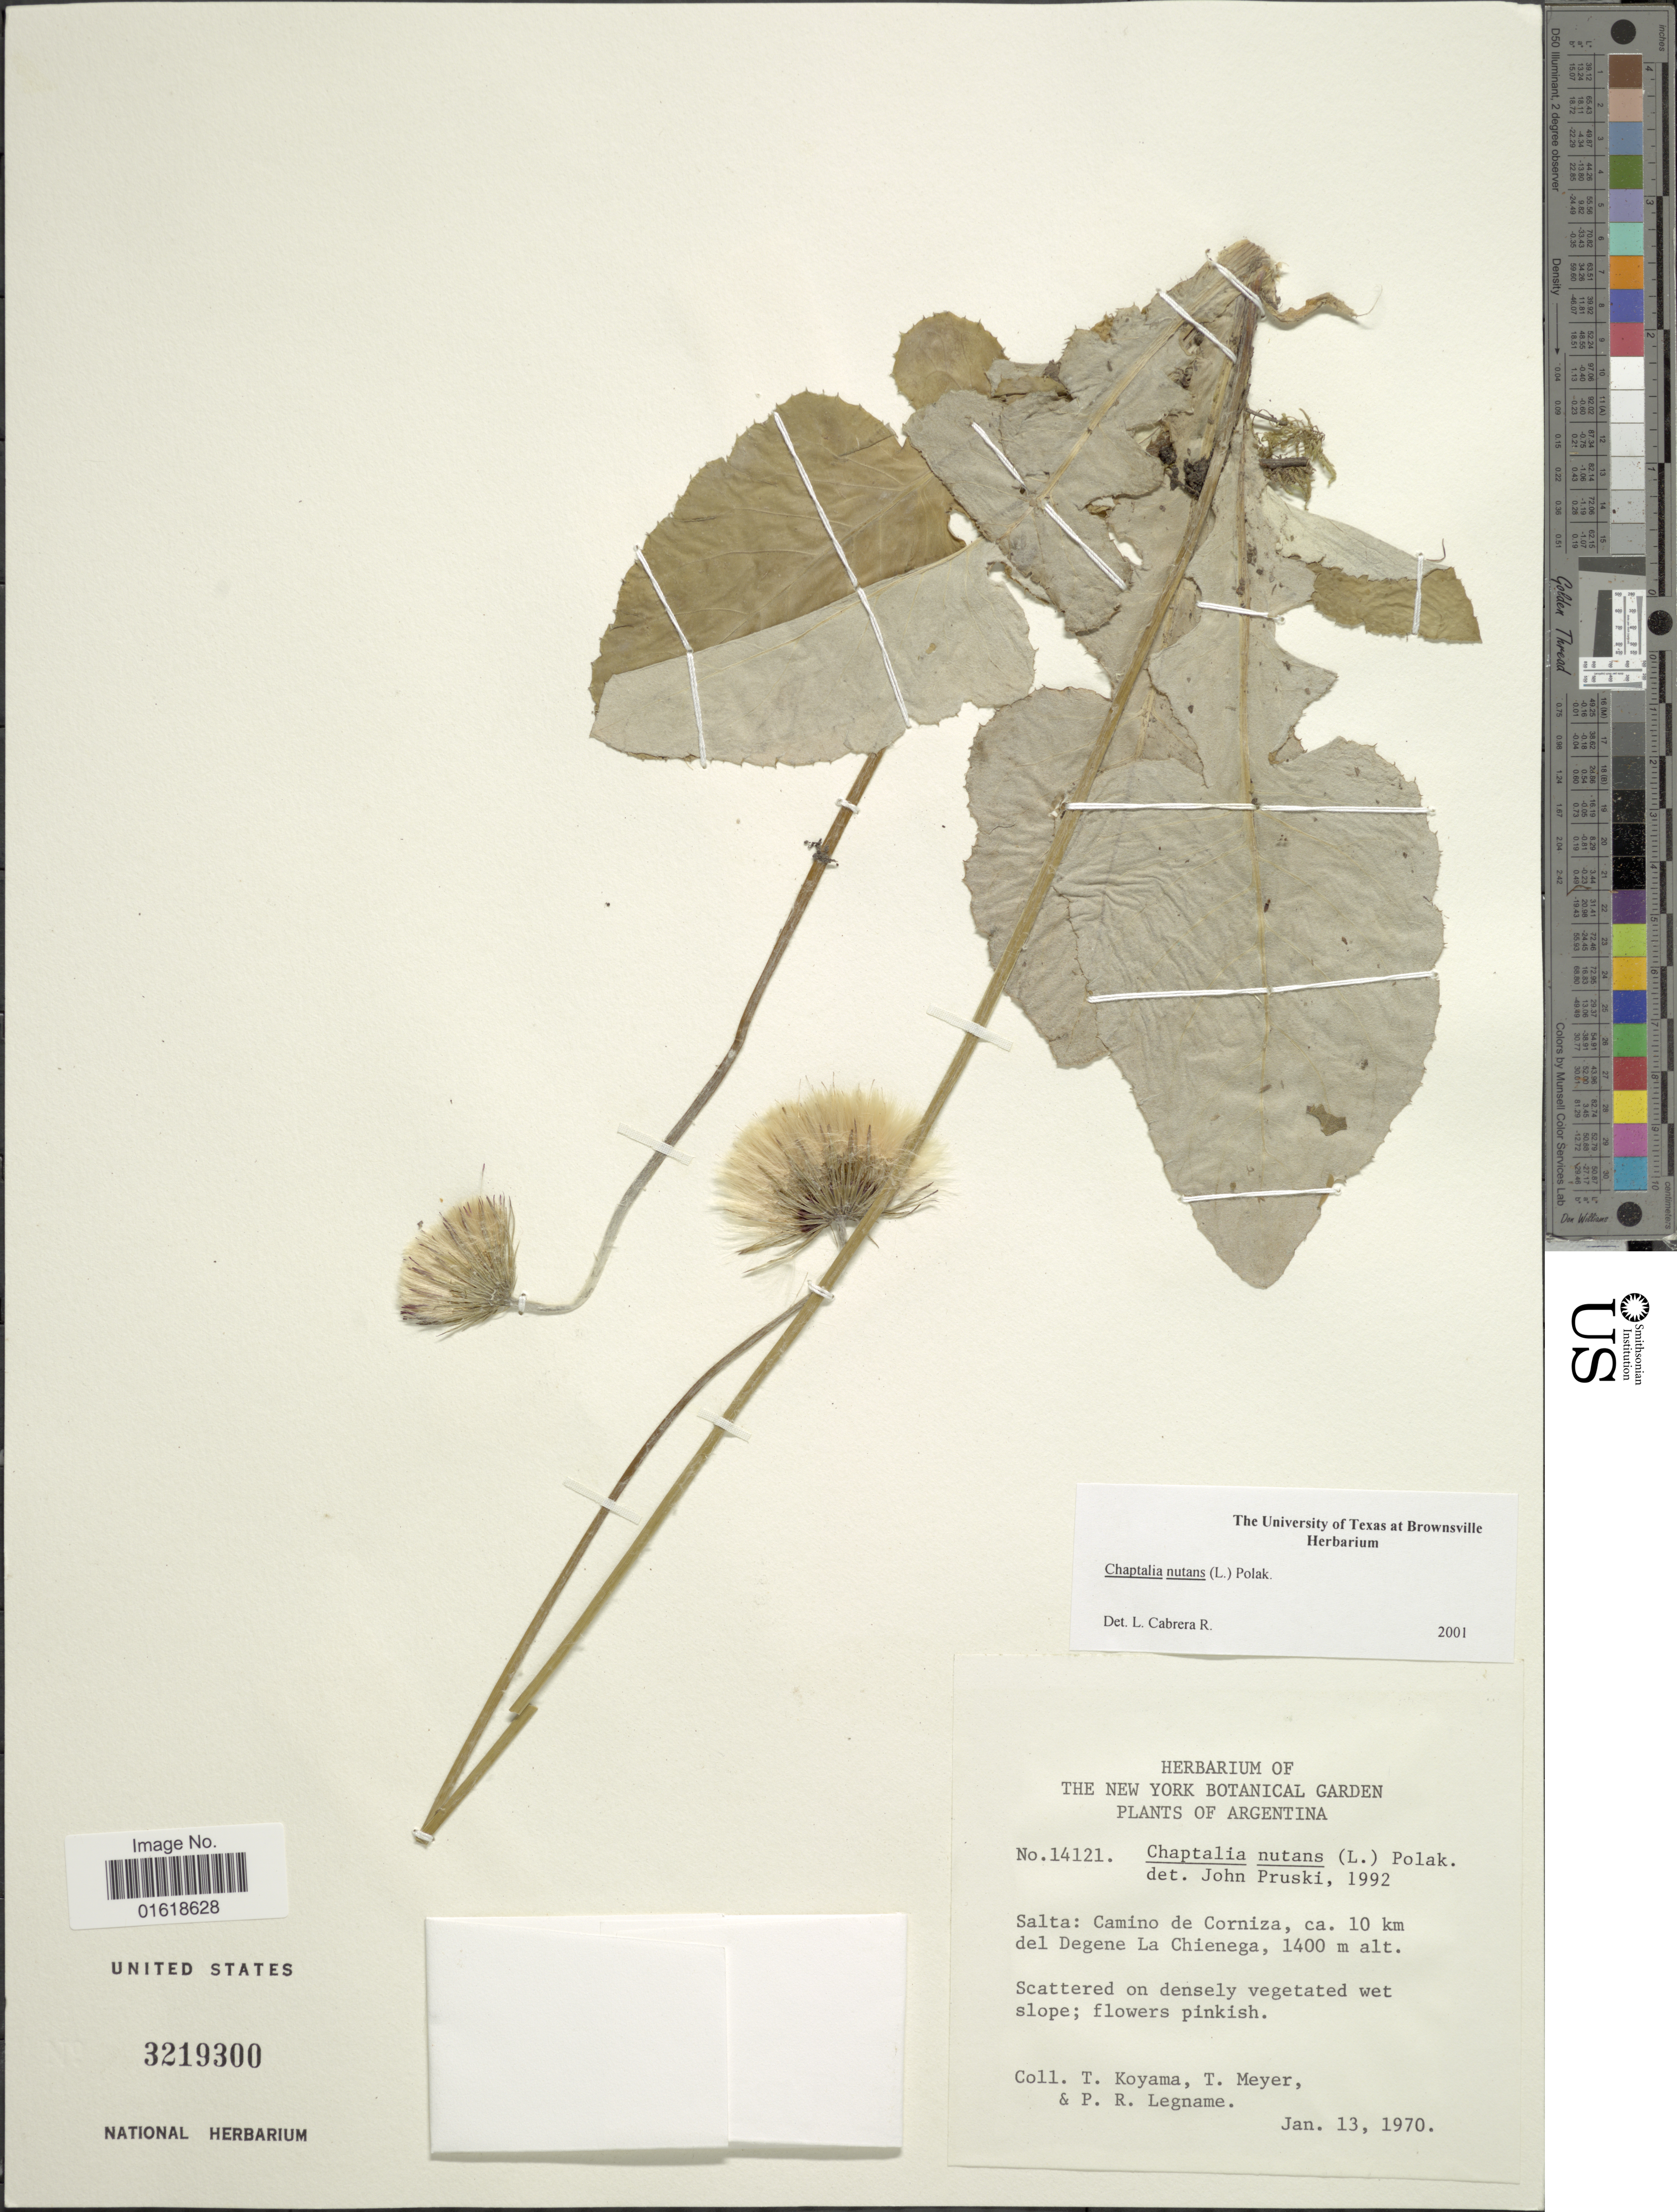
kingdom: Plantae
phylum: Tracheophyta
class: Magnoliopsida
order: Asterales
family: Asteraceae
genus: Chaptalia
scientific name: Chaptalia nutans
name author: (L.) Pol.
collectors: T. Koyama, T. Meyer & P. R. Legname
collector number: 14121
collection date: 1970-01-13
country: Argentina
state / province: Salta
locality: Salta: Camino de Corniza, ca. 10 km del Degene La Chienega.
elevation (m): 1400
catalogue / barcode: US 3219300